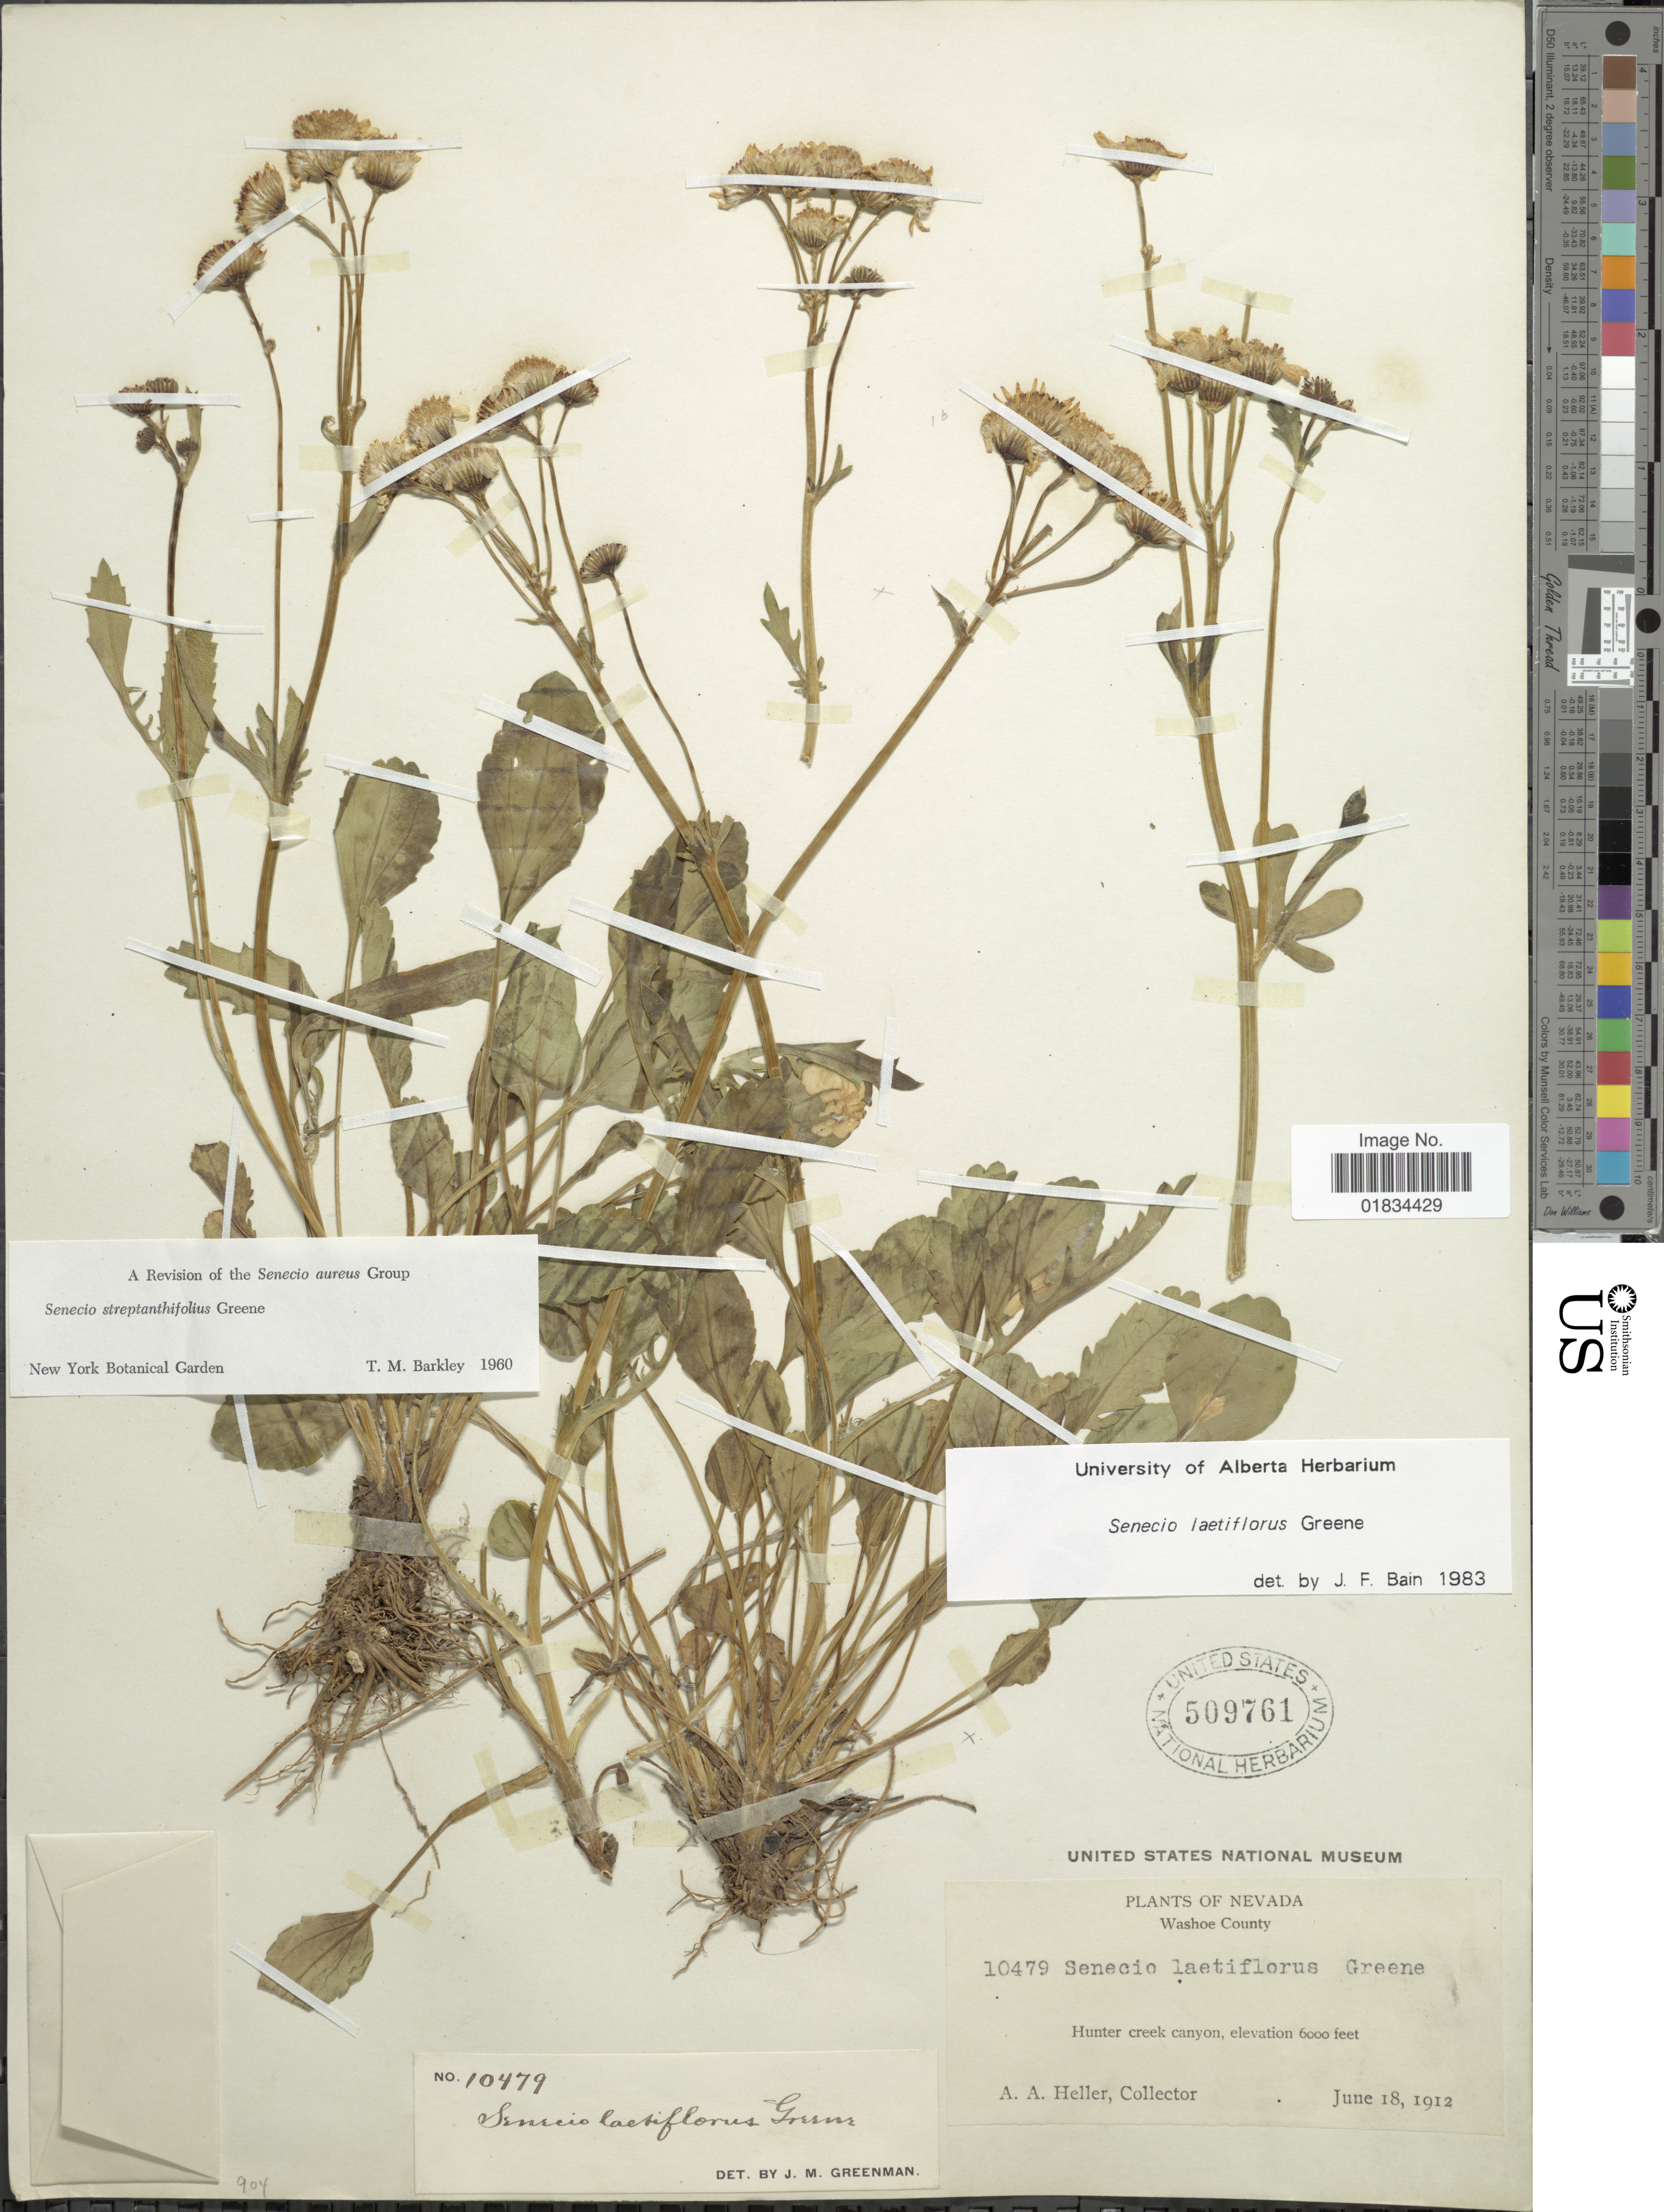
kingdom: Plantae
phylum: Tracheophyta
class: Magnoliopsida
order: Asterales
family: Asteraceae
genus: Senecio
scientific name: Senecio laetiflorus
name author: Greene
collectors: A. A. Heller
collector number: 10479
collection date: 1912-06-18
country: United States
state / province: Nevada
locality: Washoe County. Hunter creek canyon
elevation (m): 1829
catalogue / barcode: US 509761